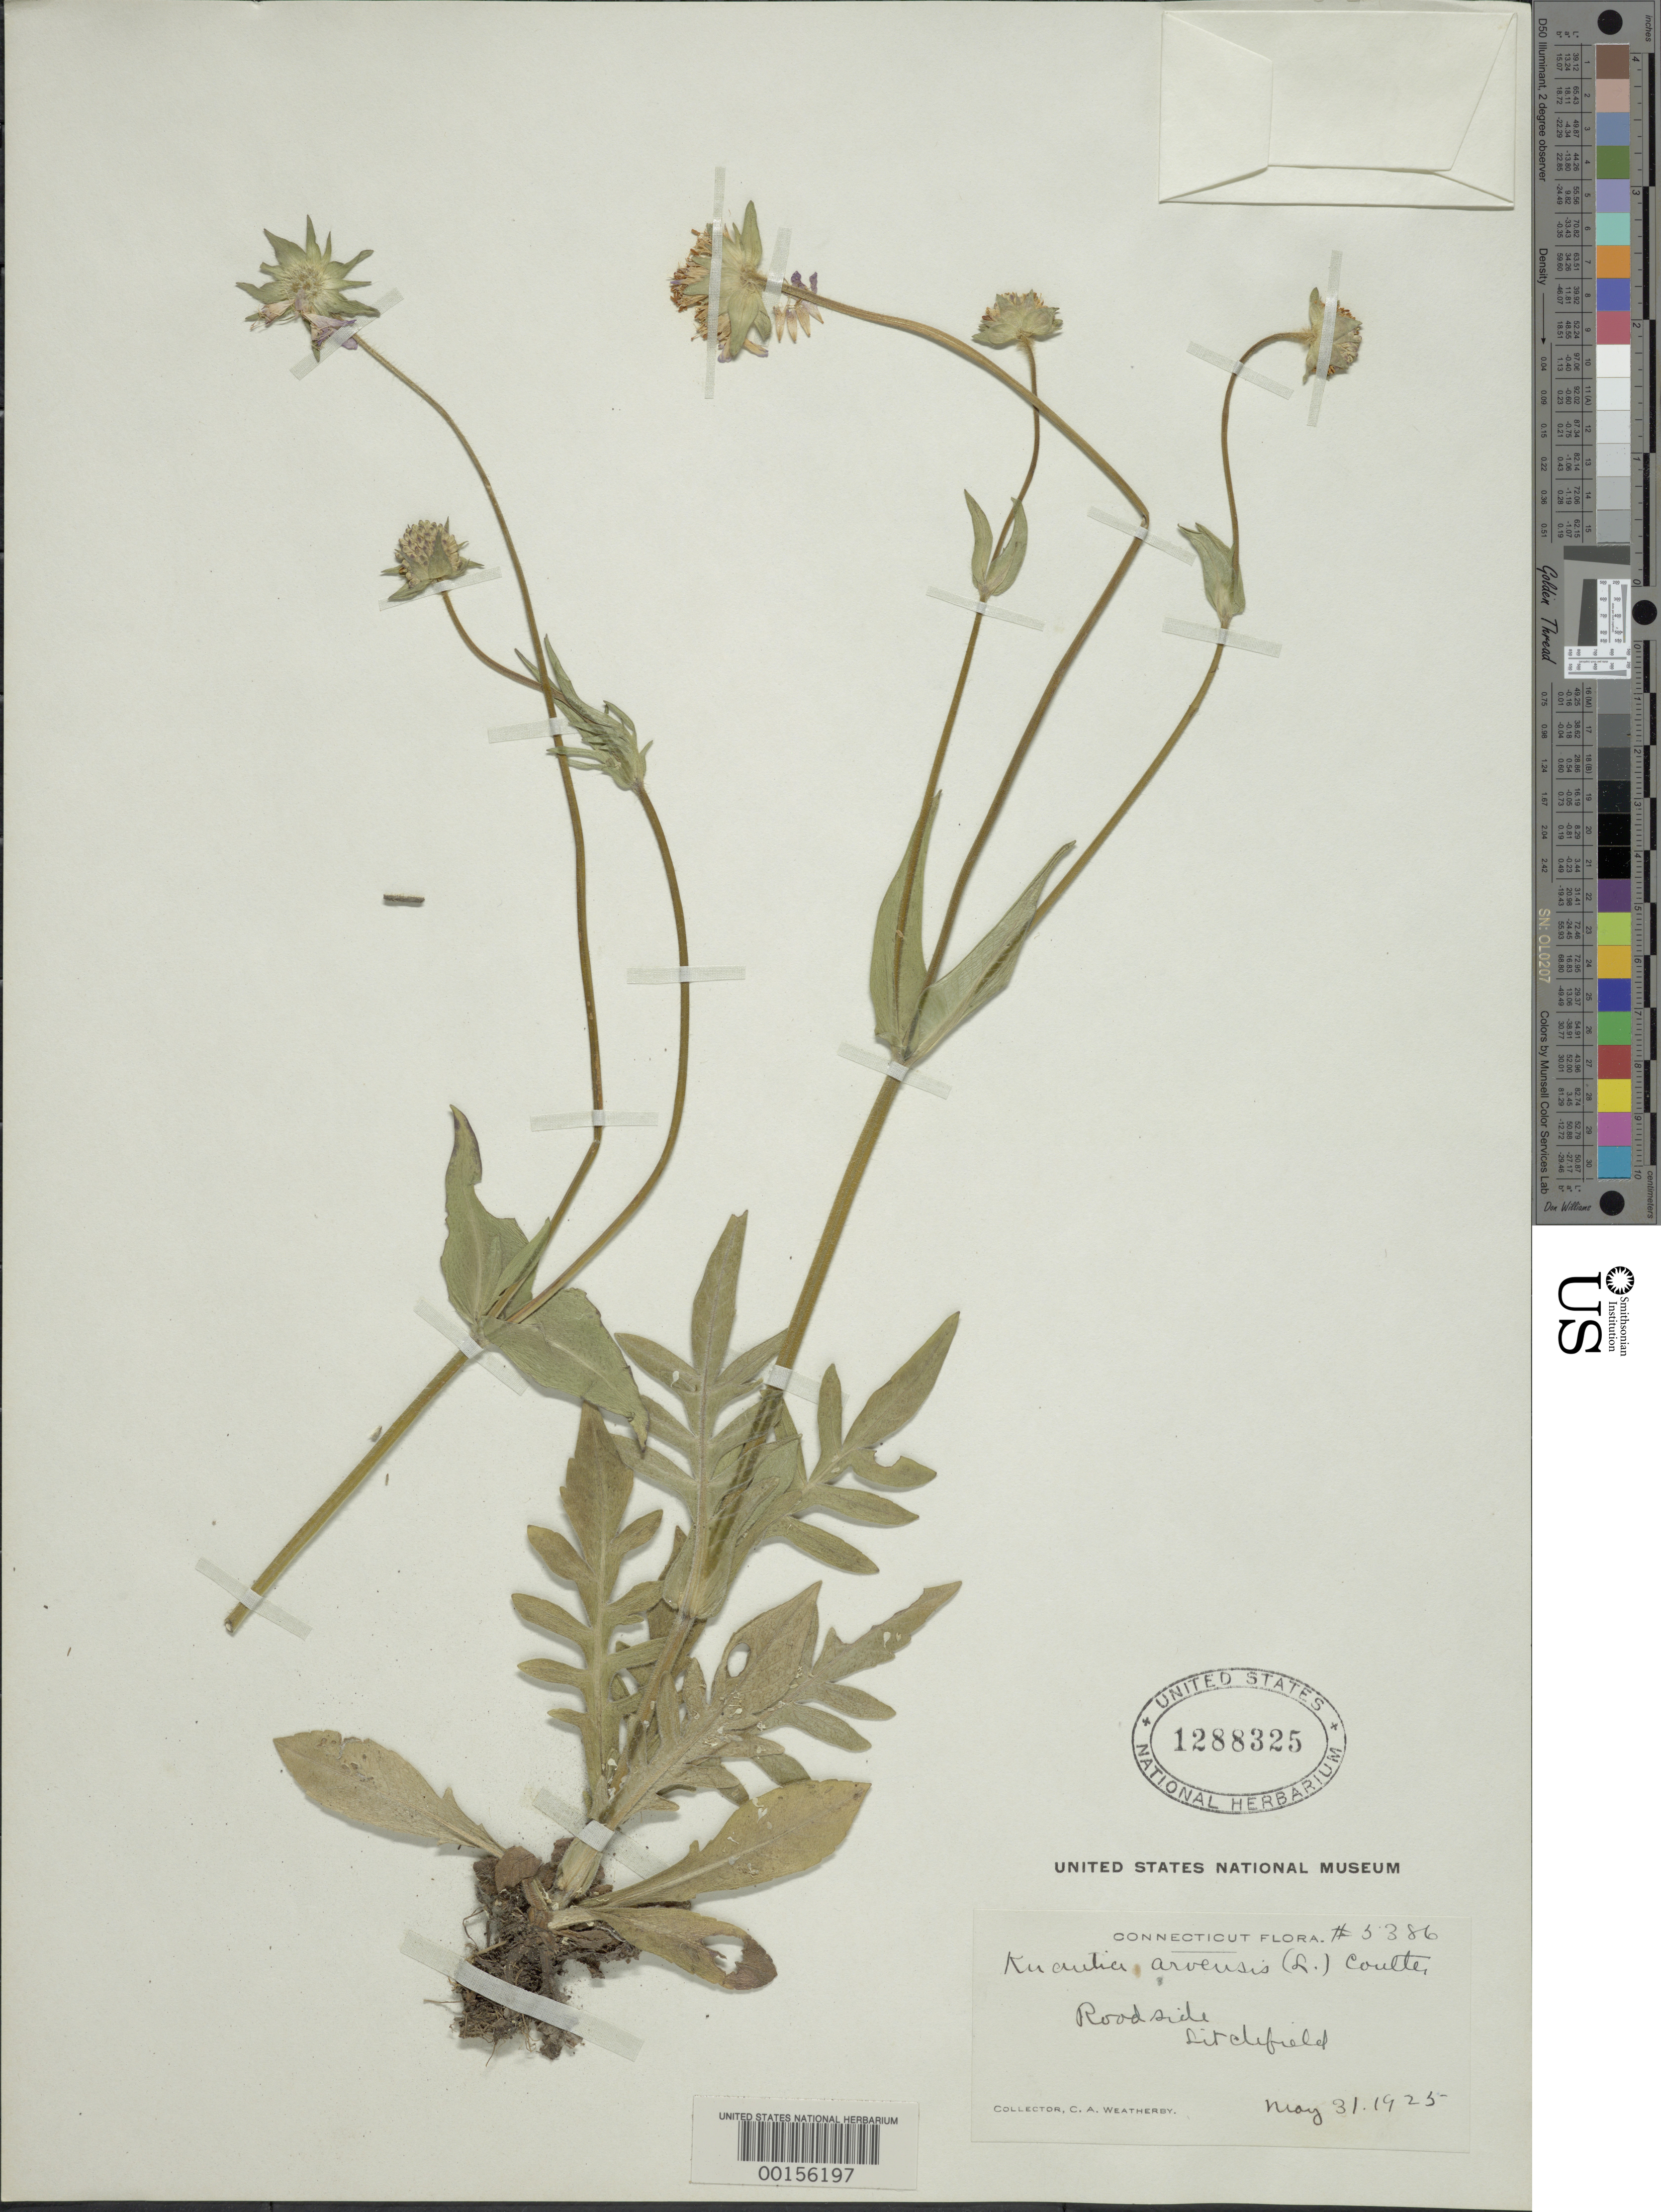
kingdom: Plantae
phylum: Tracheophyta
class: Magnoliopsida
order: Dipsacales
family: Caprifoliaceae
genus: Knautia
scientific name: Knautia arvensis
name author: (L.) Coult.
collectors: C. A. Weatherby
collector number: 5386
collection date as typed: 31 May 1925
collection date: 1925-05-31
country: United States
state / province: Connecticut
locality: Litchfield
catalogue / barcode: US 1288325